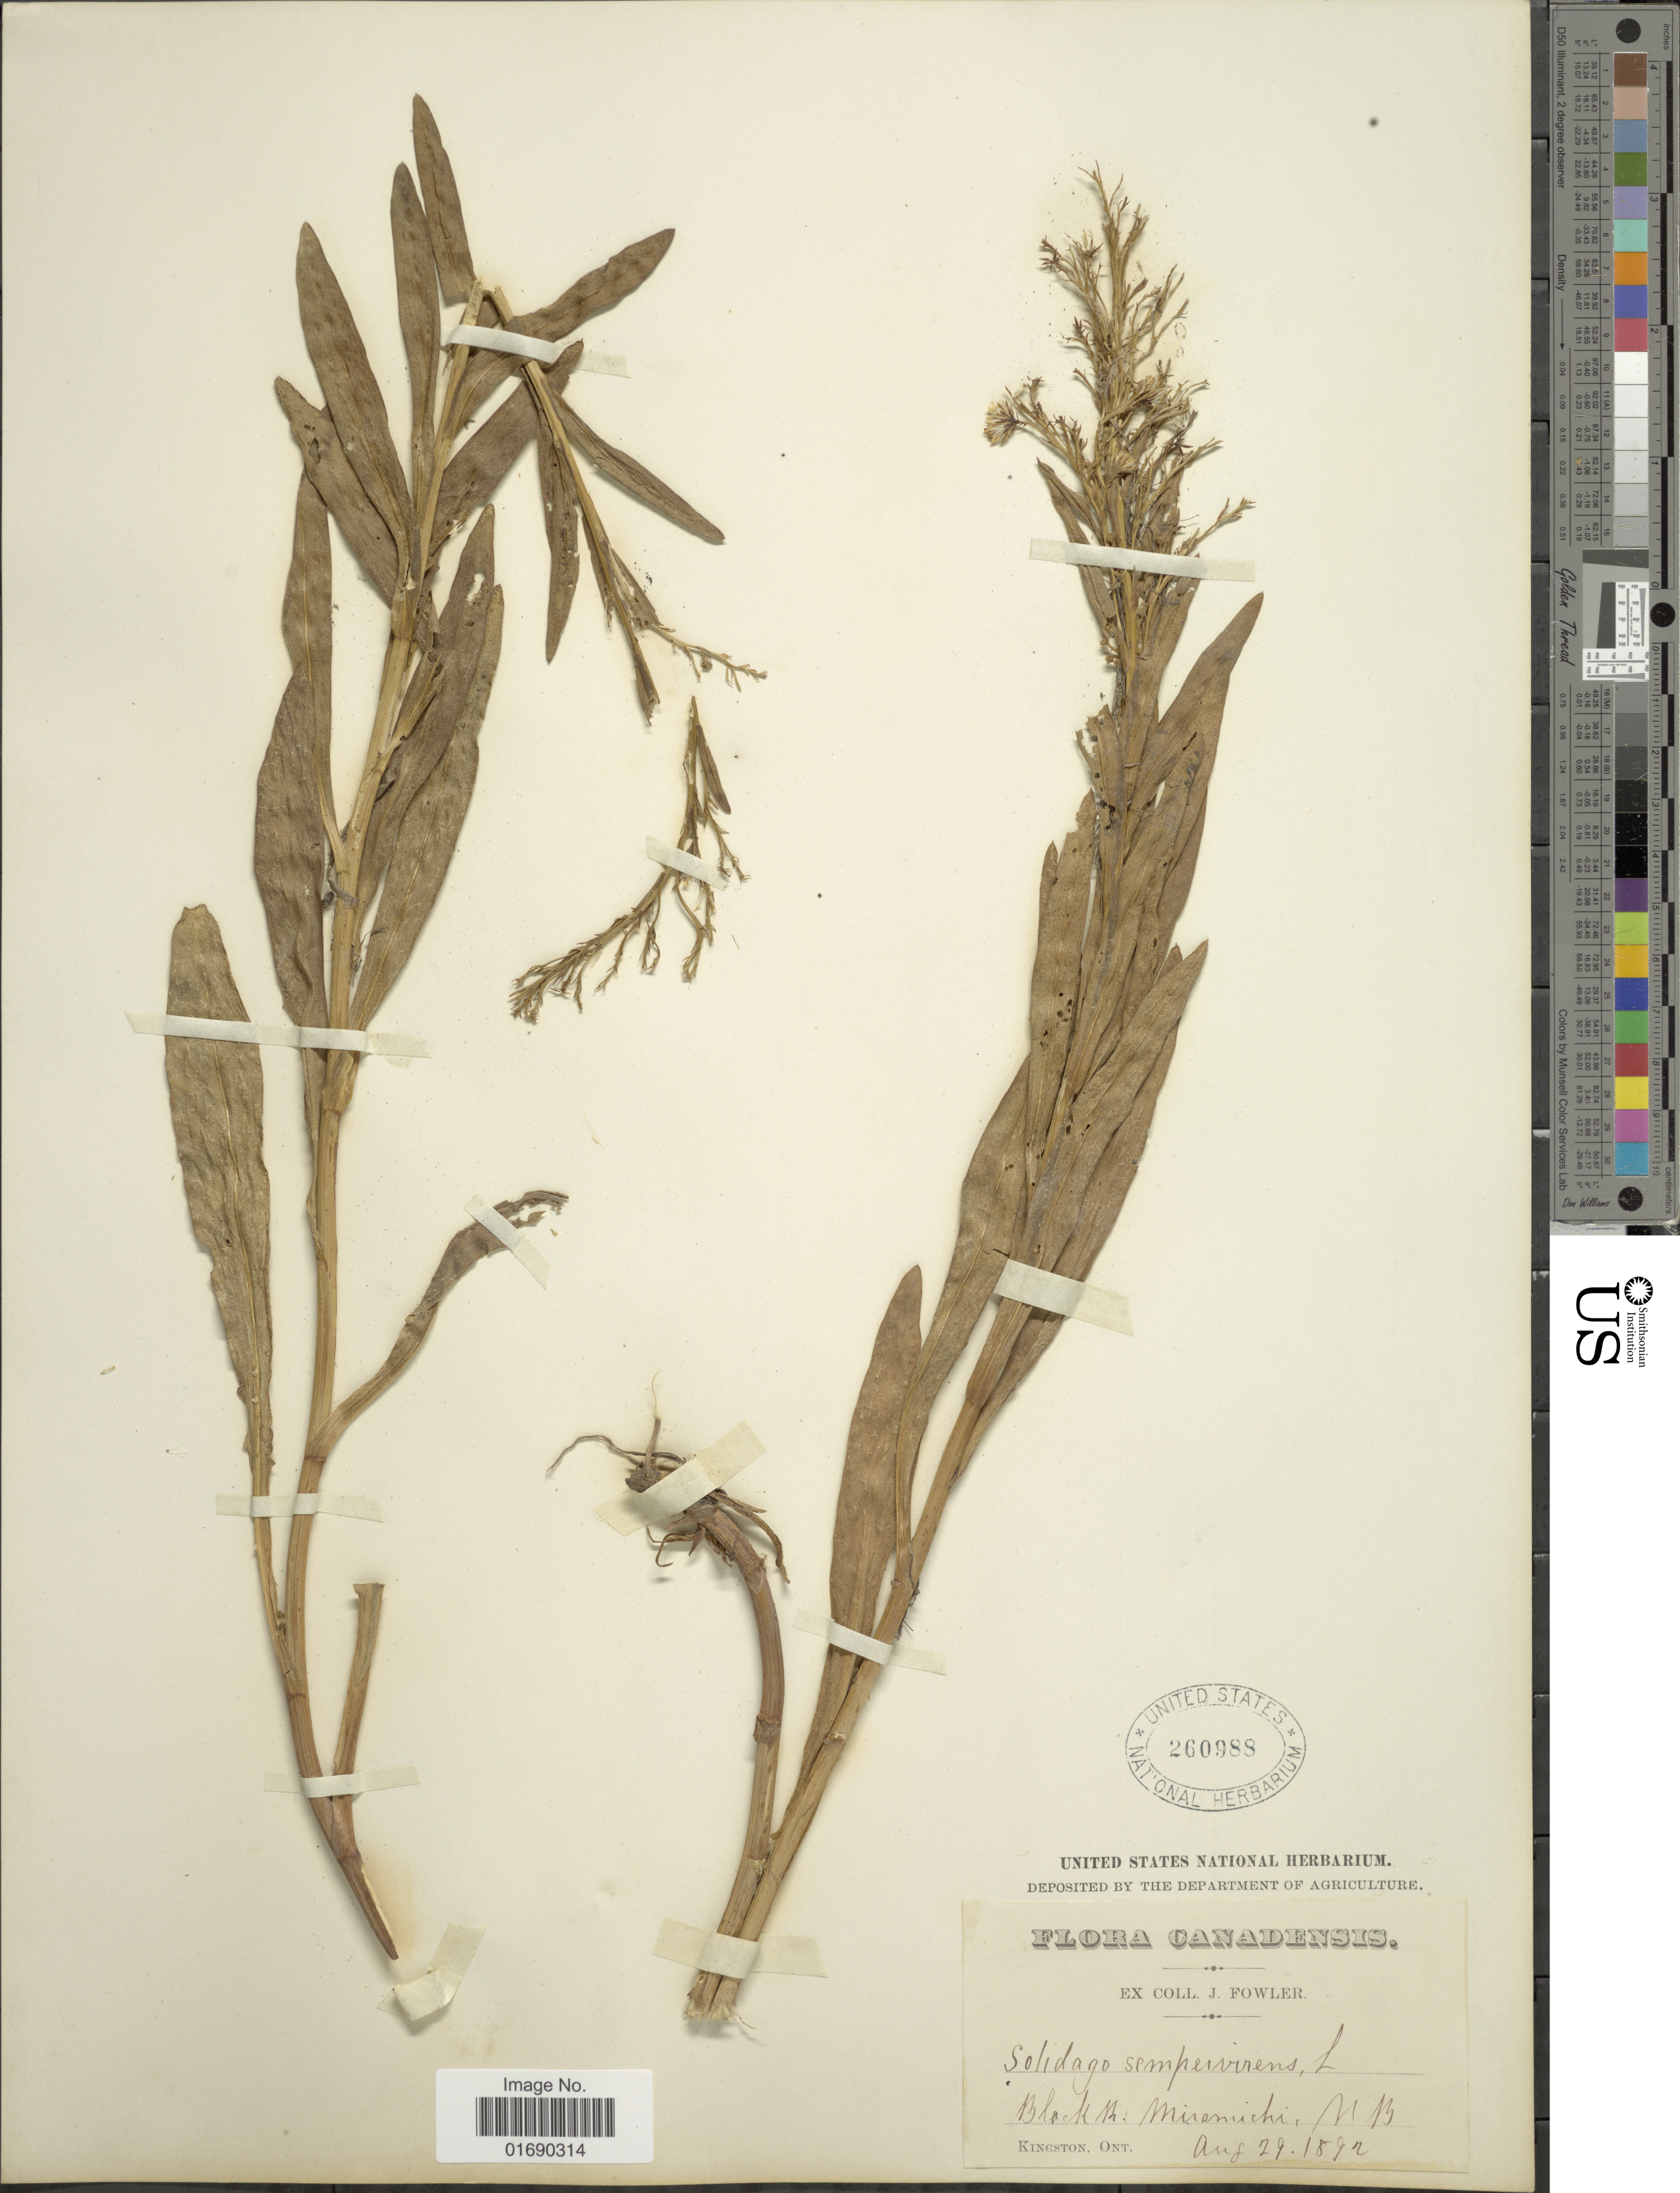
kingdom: Plantae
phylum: Tracheophyta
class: Magnoliopsida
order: Asterales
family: Asteraceae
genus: Solidago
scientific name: Solidago sempervirens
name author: L.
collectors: J. P. Fowler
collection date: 1892-08-29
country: Canada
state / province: New Brunswick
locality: Black R.: Miramichi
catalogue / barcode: US 260988